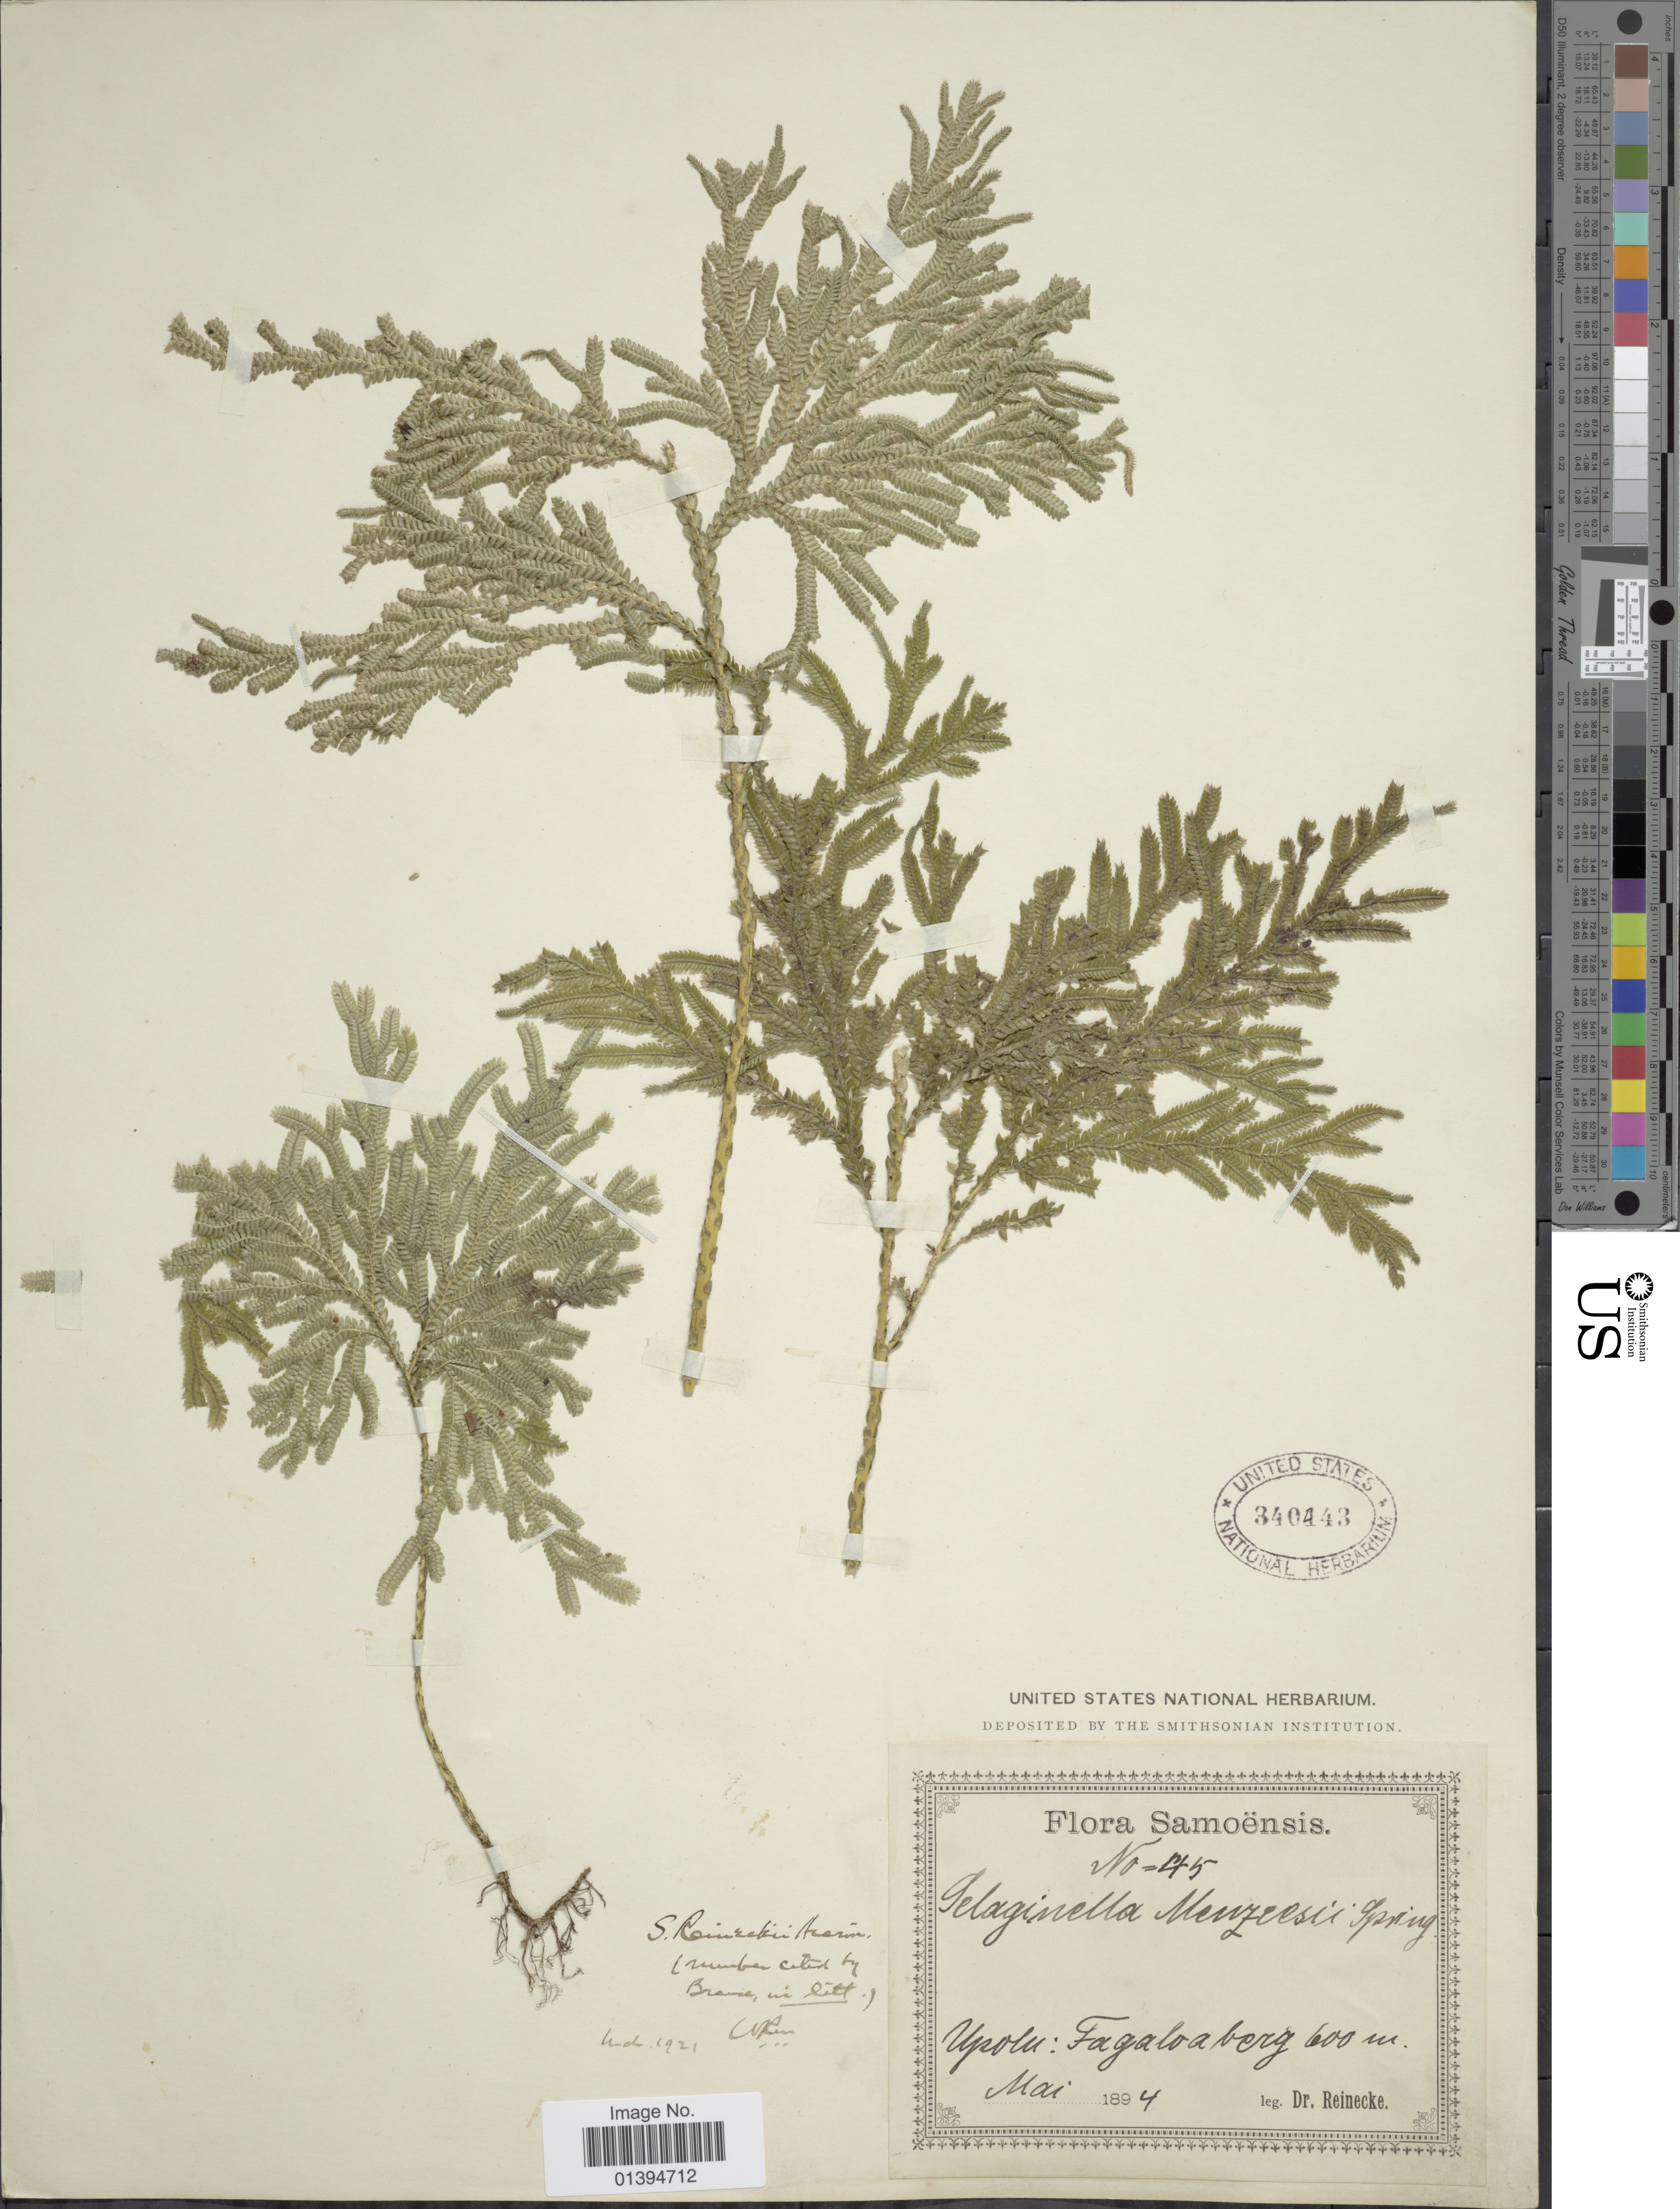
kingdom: Plantae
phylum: Tracheophyta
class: Lycopodiopsida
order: Selaginellales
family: Selaginellaceae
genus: Selaginella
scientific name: Selaginella reineckei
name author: Hieron.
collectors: -- Reinecke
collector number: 45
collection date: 1894-05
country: Samoa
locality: Upolu: Fagaloaberg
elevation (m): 600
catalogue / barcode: US 340443